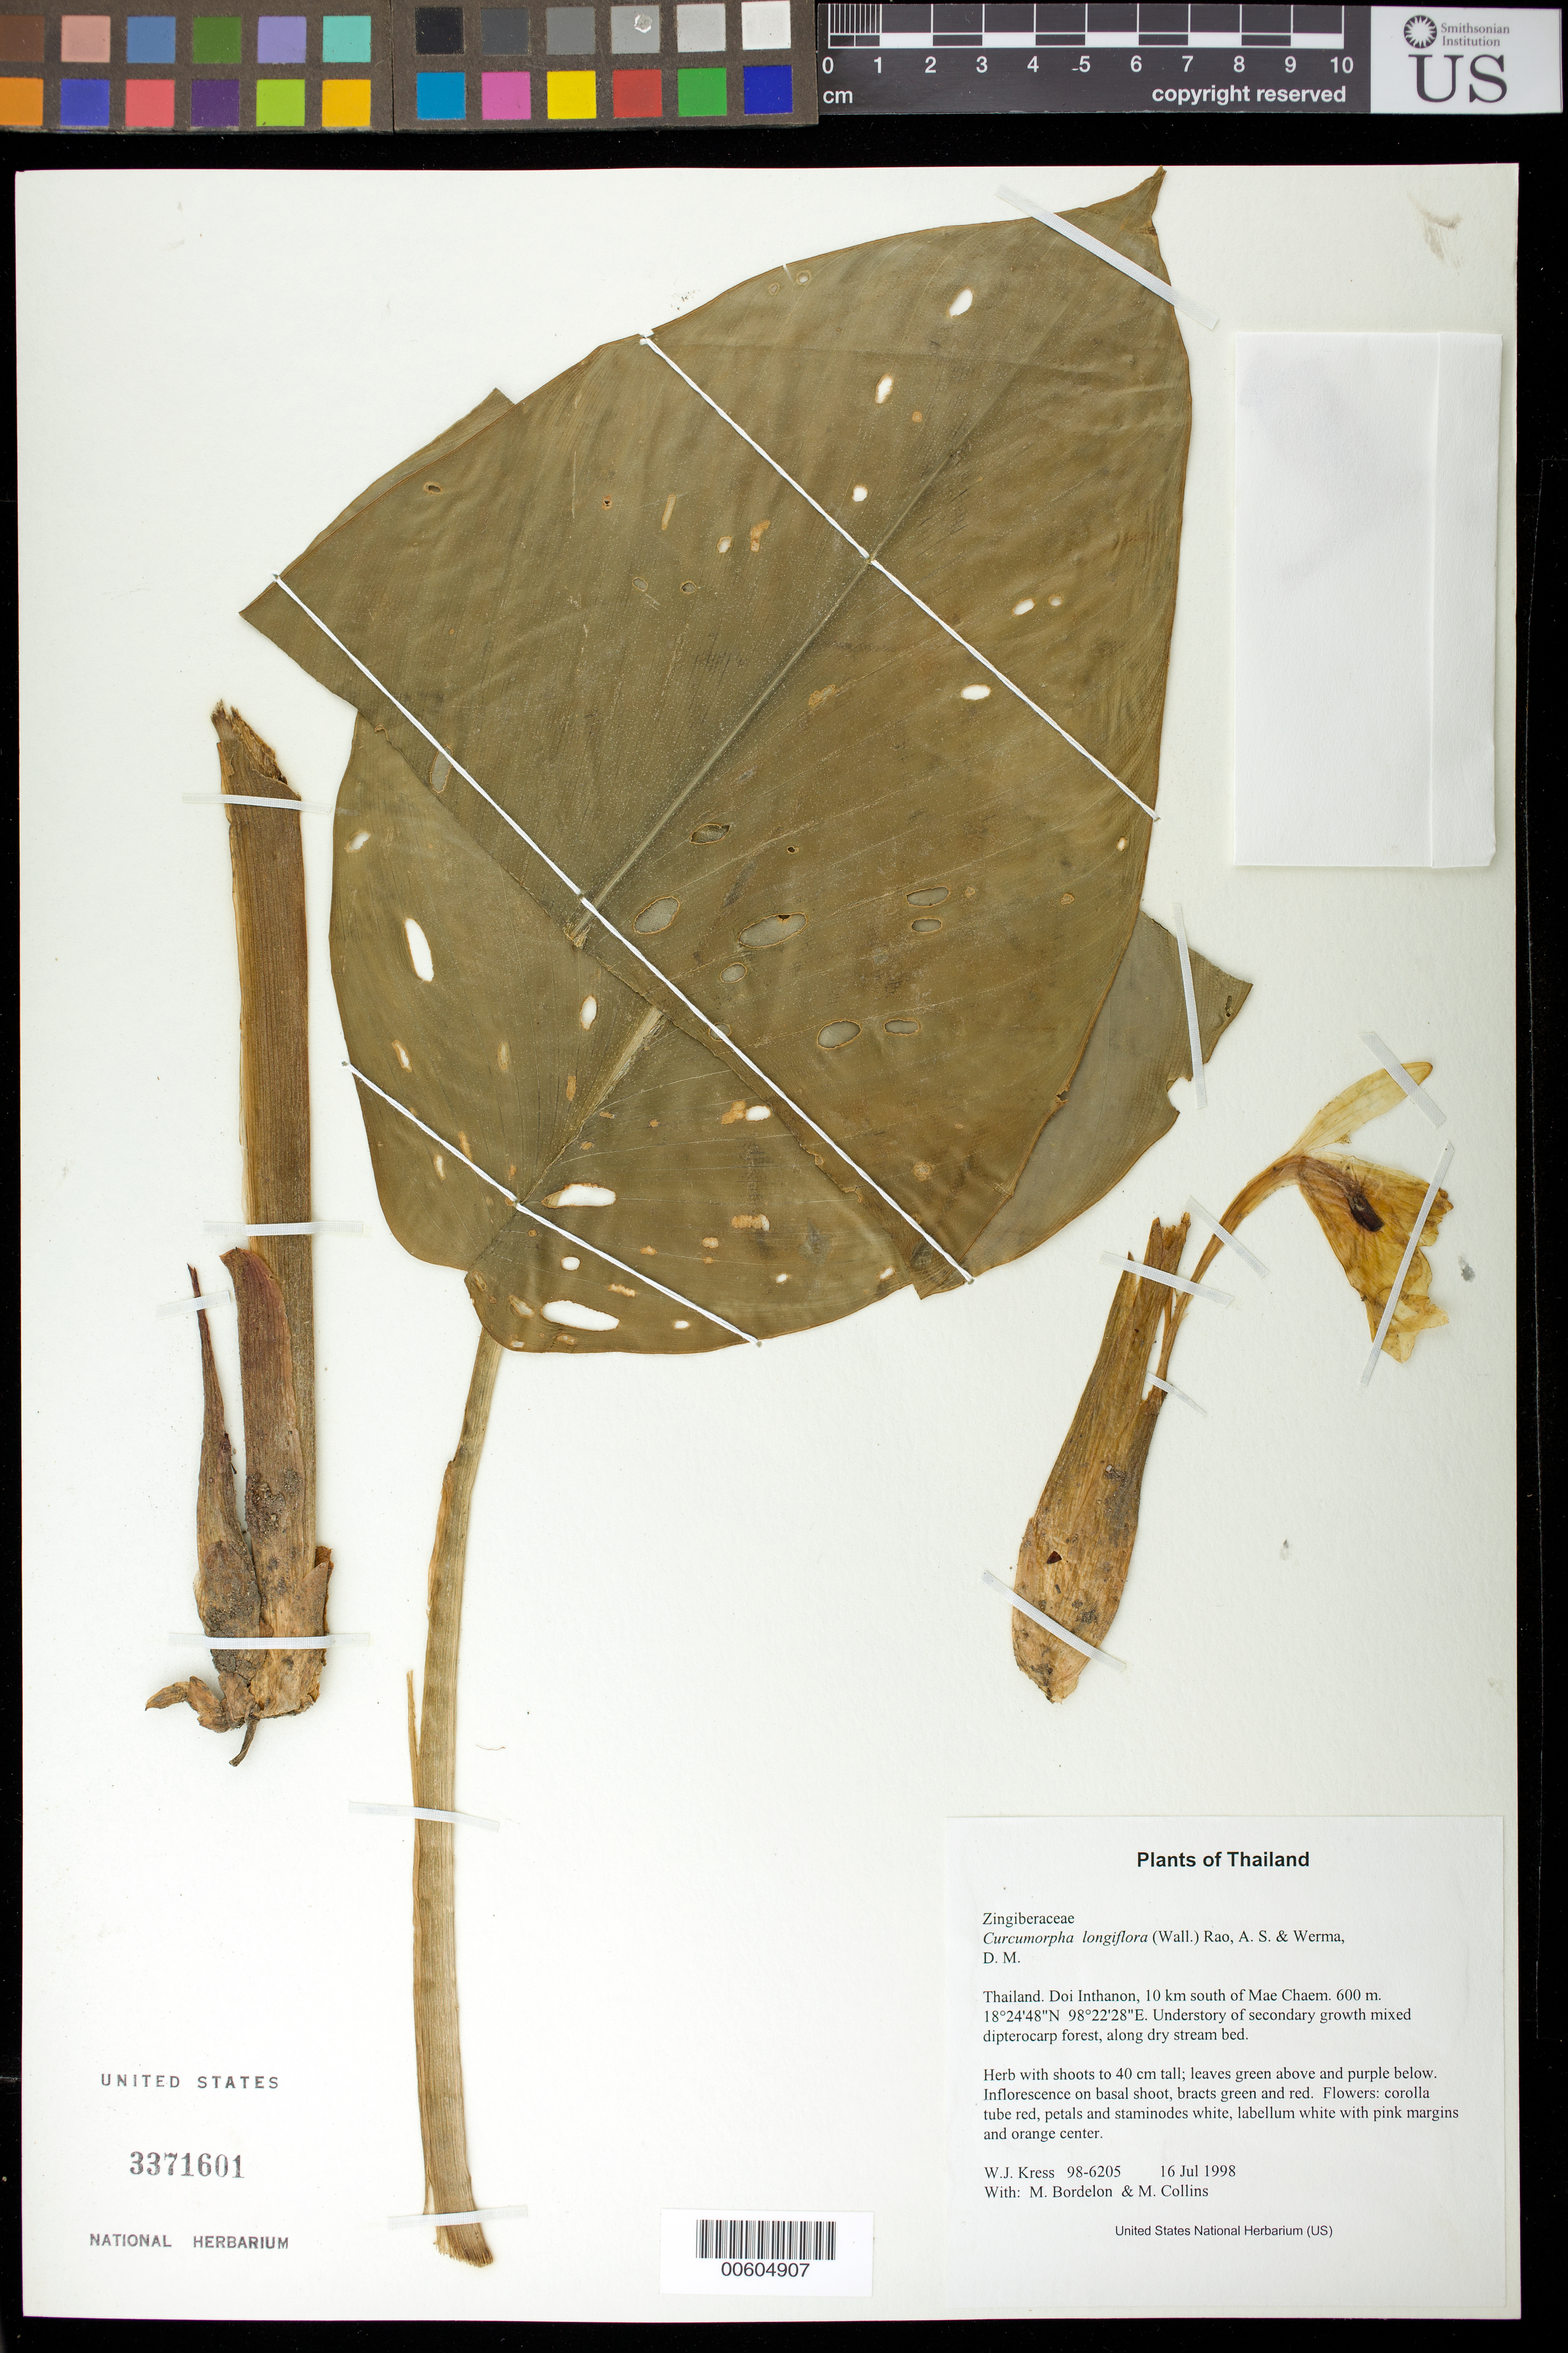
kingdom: Plantae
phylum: Tracheophyta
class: Liliopsida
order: Zingiberales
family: Zingiberaceae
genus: Boesenbergia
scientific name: Boesenbergia longiflora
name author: (Wall.) Kuntze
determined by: Strong, M. T., (US), Smithsonian Institution - National Museum of Natural History (UNITED STATES)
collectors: W. J. Kress, M. Bordelon & M. Collins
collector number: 98-6205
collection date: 1998-07-16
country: Thailand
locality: Doi Inthanon, 10 km south of Mae Chaem.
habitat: Understory of secondary growth mixed dipterocarp forest, along dry stream bed.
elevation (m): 600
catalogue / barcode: US 3371601